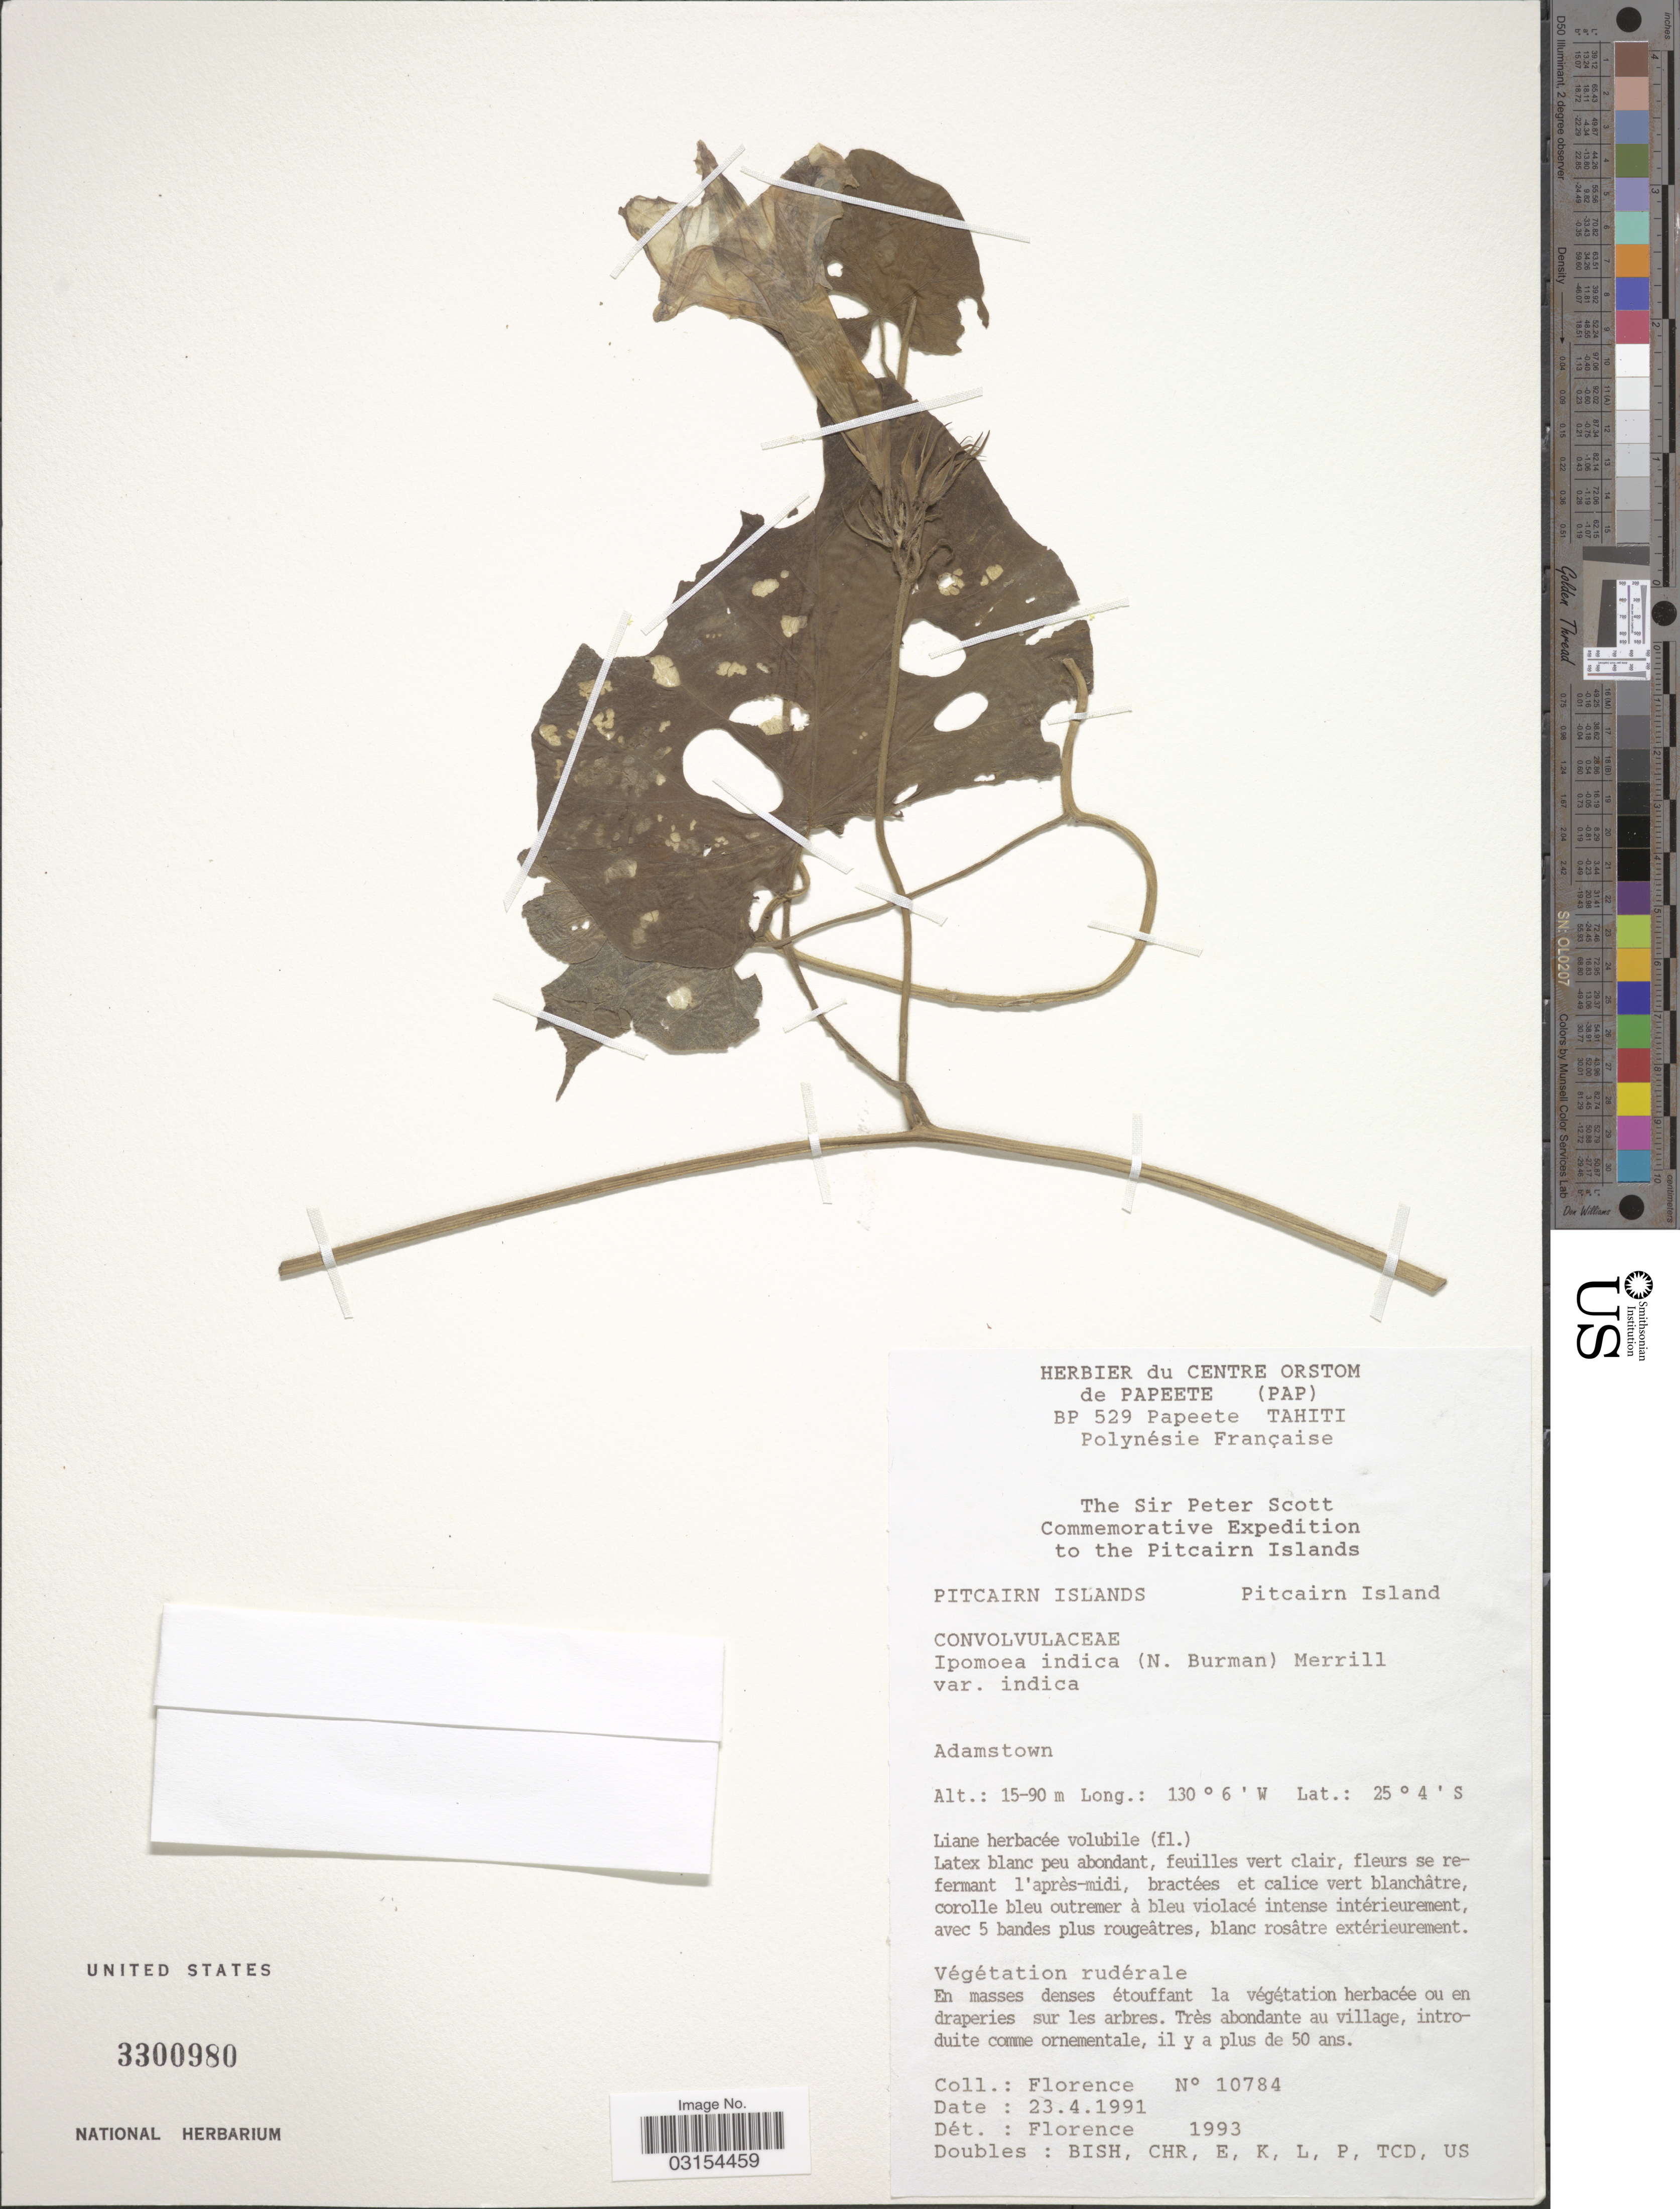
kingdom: Plantae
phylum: Tracheophyta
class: Magnoliopsida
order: Solanales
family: Convolvulaceae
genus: Ipomoea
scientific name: Ipomoea indica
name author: (Burm.) Merr.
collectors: -. Florence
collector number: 10784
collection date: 1991-04-23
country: French Polynesia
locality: Pitcairn Islands. Adamstown.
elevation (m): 15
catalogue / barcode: US 3300980